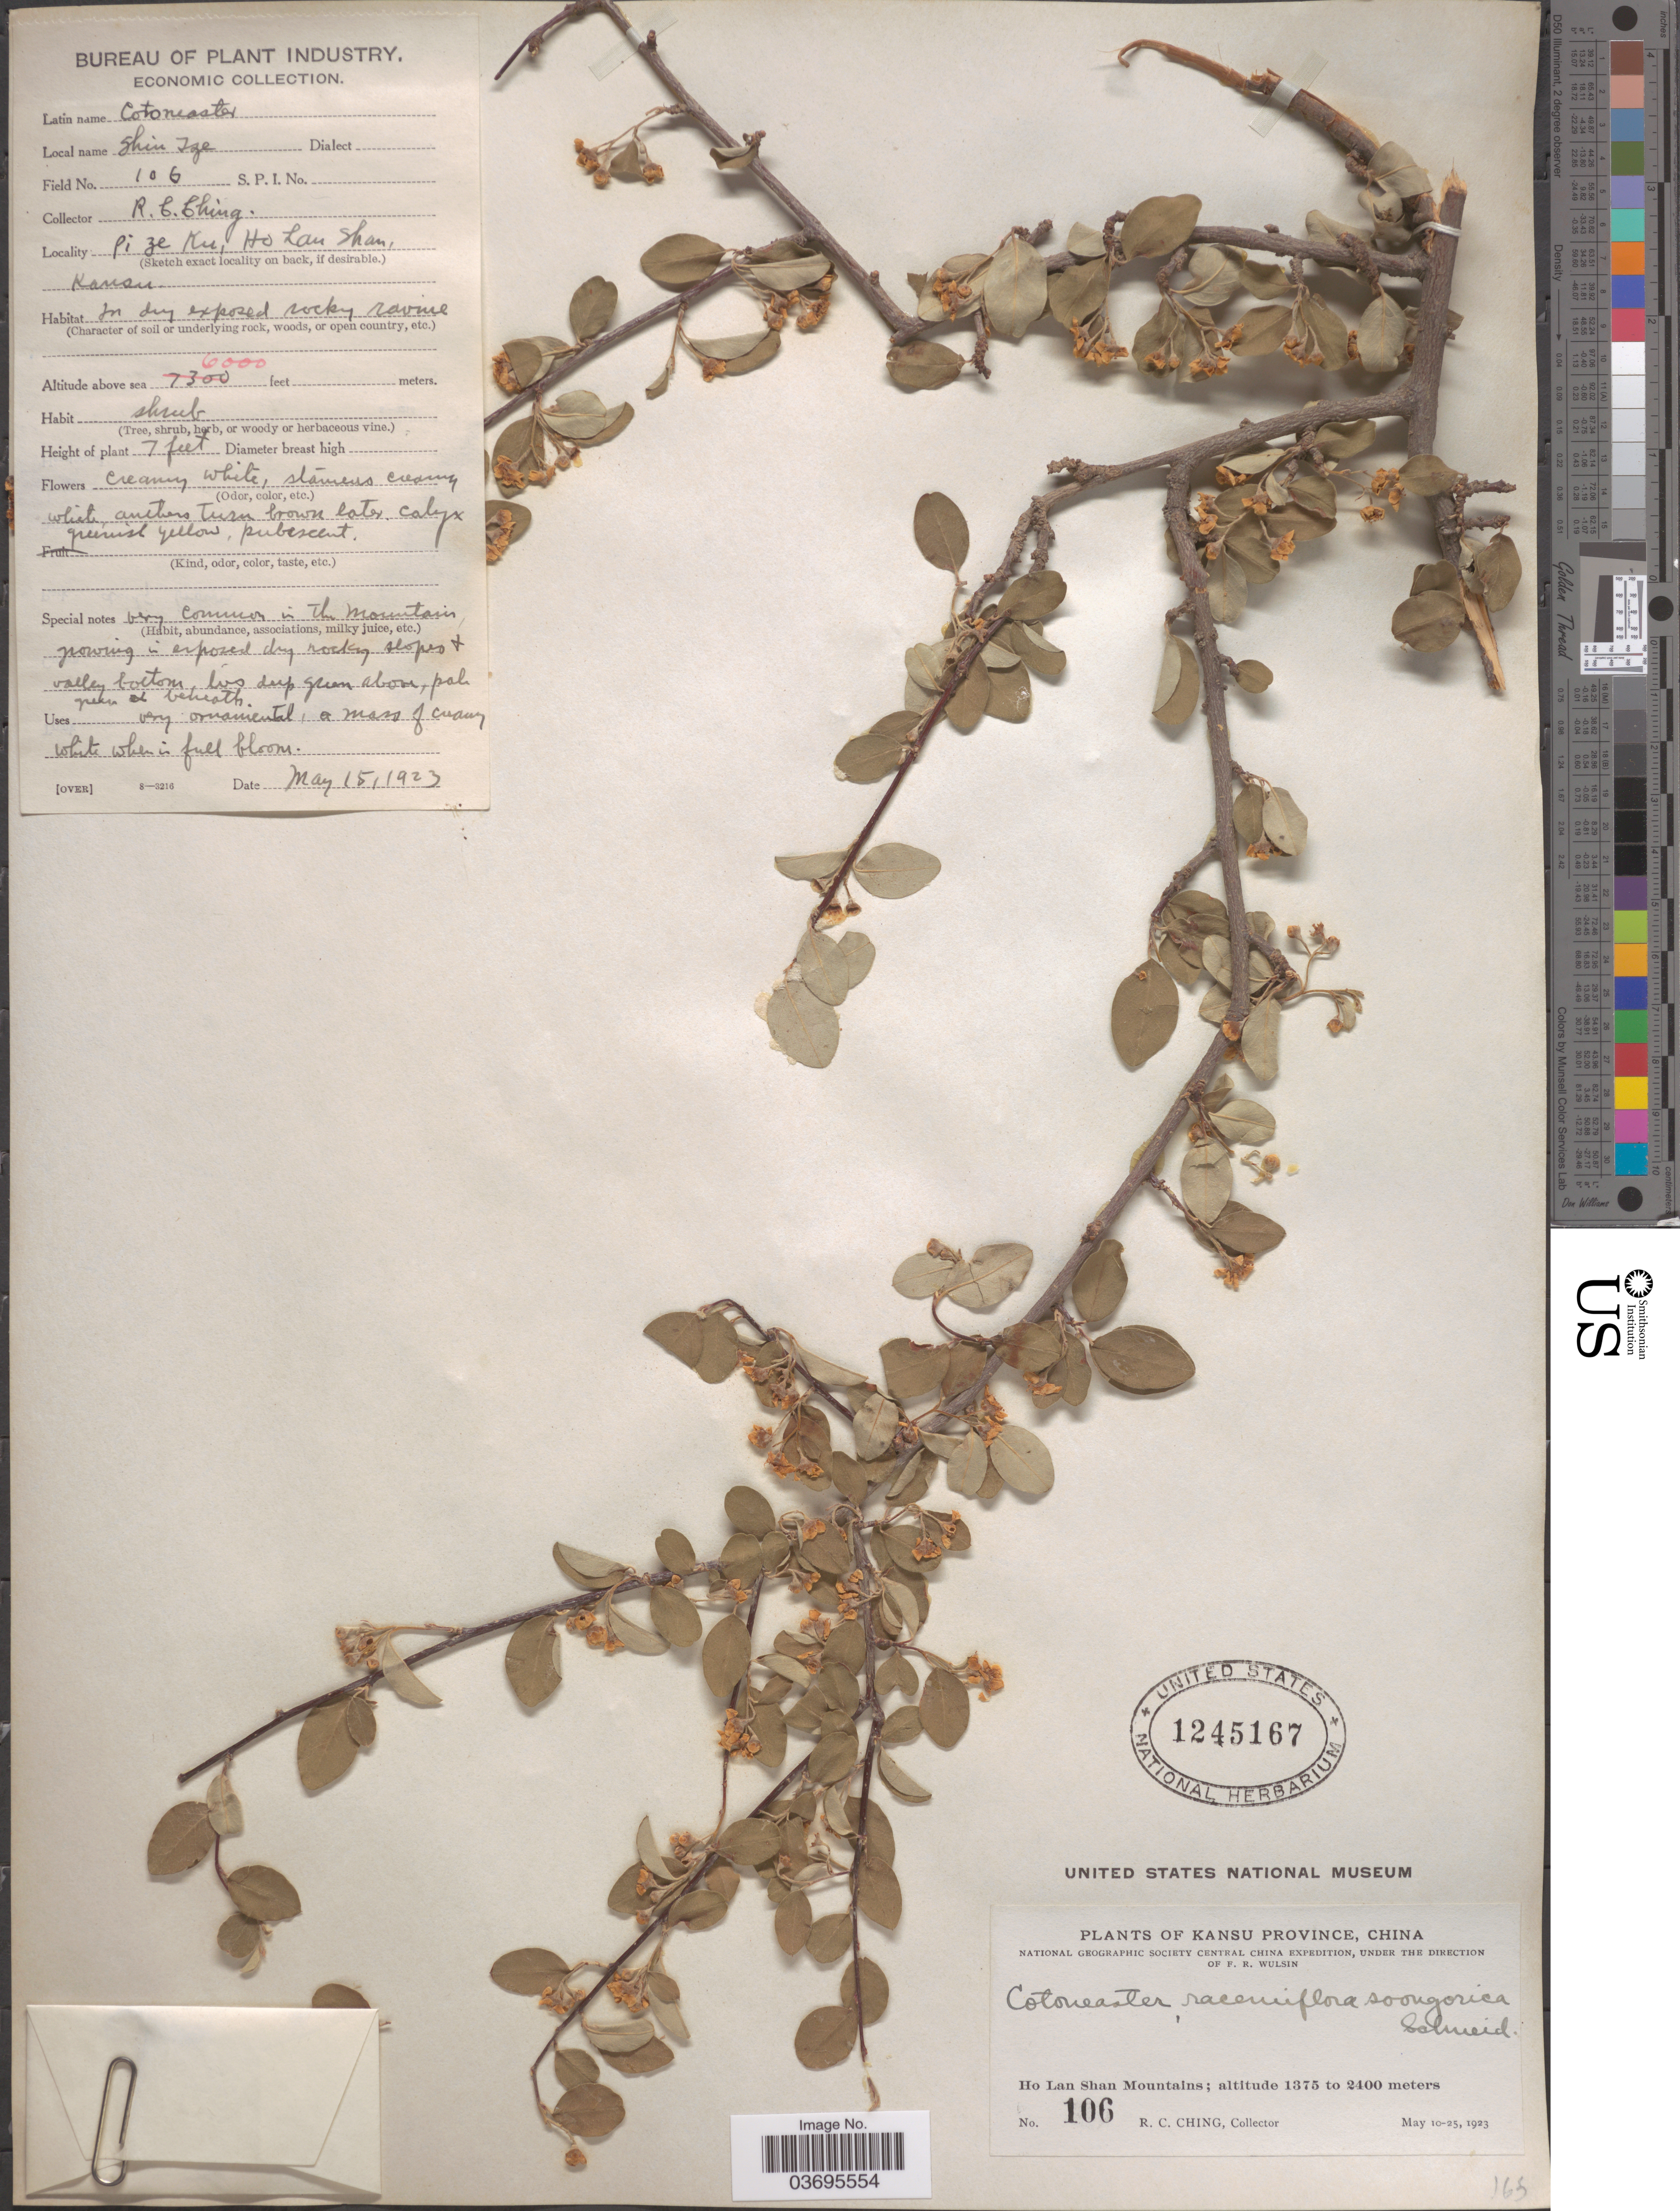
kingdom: Plantae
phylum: Tracheophyta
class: Magnoliopsida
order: Rosales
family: Rosaceae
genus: Cotoneaster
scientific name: Cotoneaster racemiflorus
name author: (Desf.) K. Koch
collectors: R. C. Ching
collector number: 106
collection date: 1923-05-15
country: China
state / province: Gansu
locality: Kansu Province. Ho Lan Shan Mountains. Pi Ze Ku, Ho Lan Shan.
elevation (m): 1829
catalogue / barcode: US 1245167